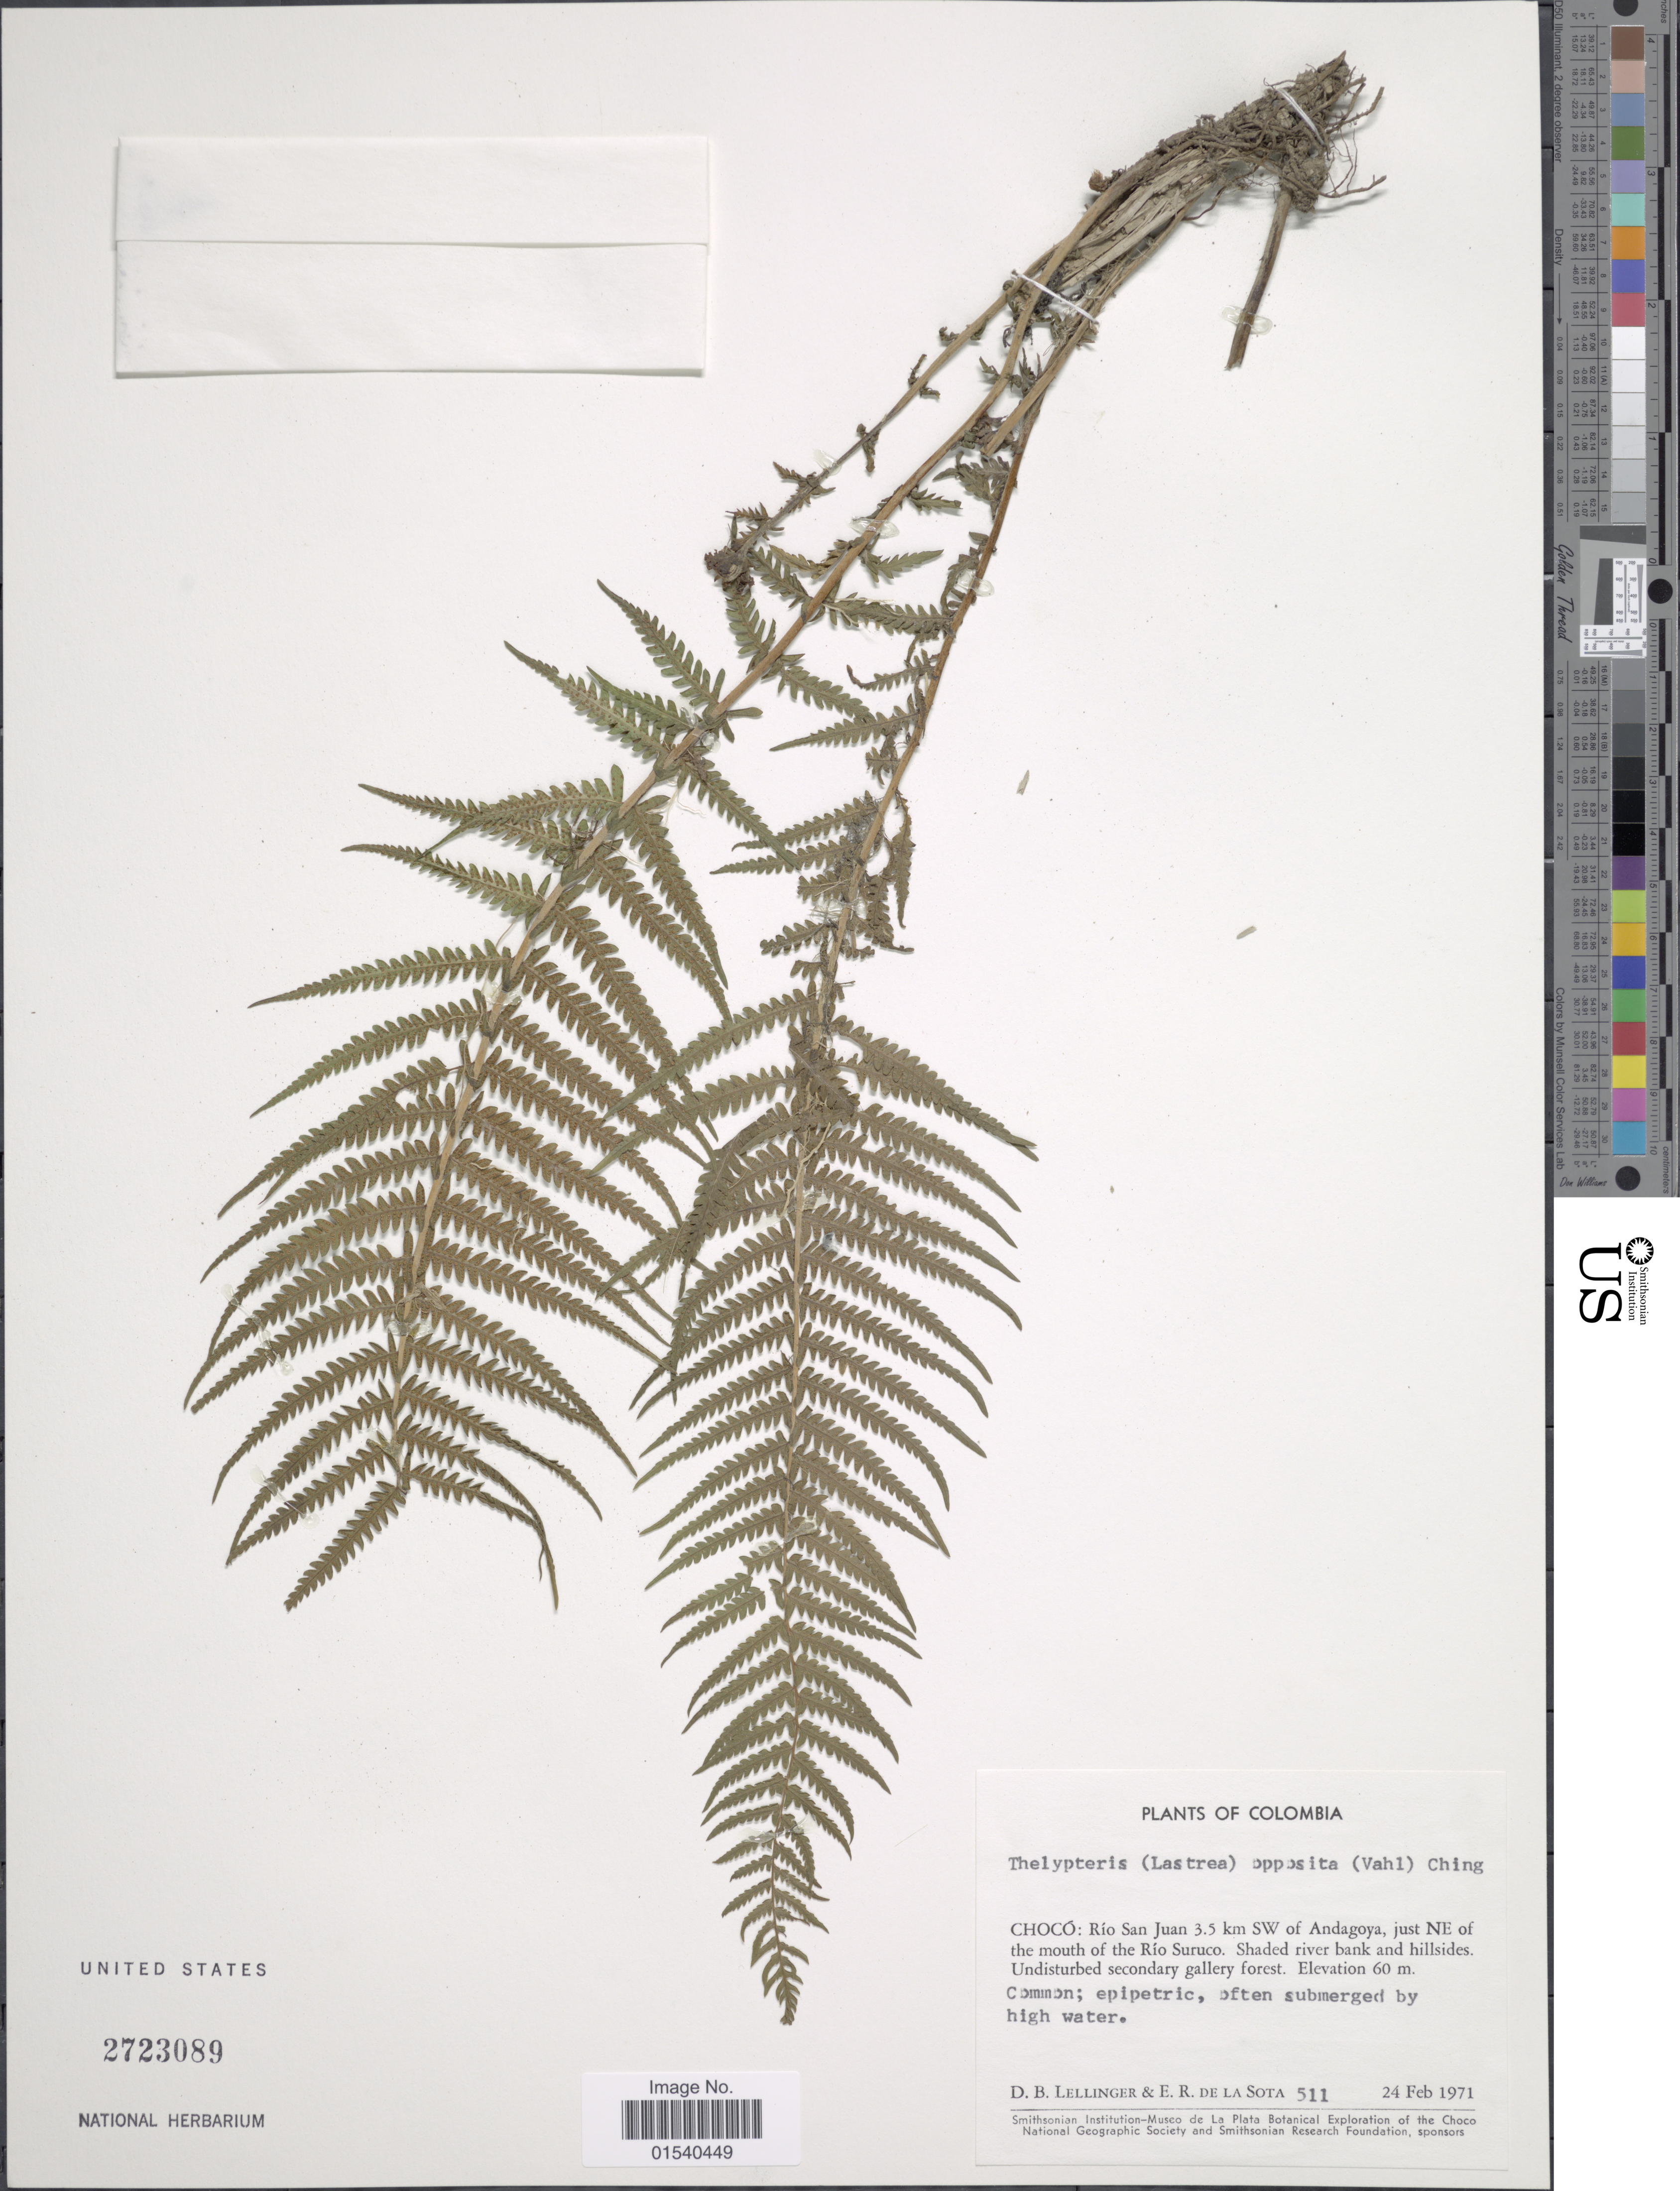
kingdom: Plantae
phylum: Tracheophyta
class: Polypodiopsida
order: Polypodiales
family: Thelypteridaceae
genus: Amauropelta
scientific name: Amauropelta opposita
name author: (Vahl) Pic. Serm.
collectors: D. B. Lellinger & E. R. de la Sota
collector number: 511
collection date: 1971-02-24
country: Colombia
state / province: Chocó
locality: Rio San Juan 3.5 km SW of Andagoya, just NE of the mouth of the Río Suruco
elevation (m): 60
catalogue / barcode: US 2723089